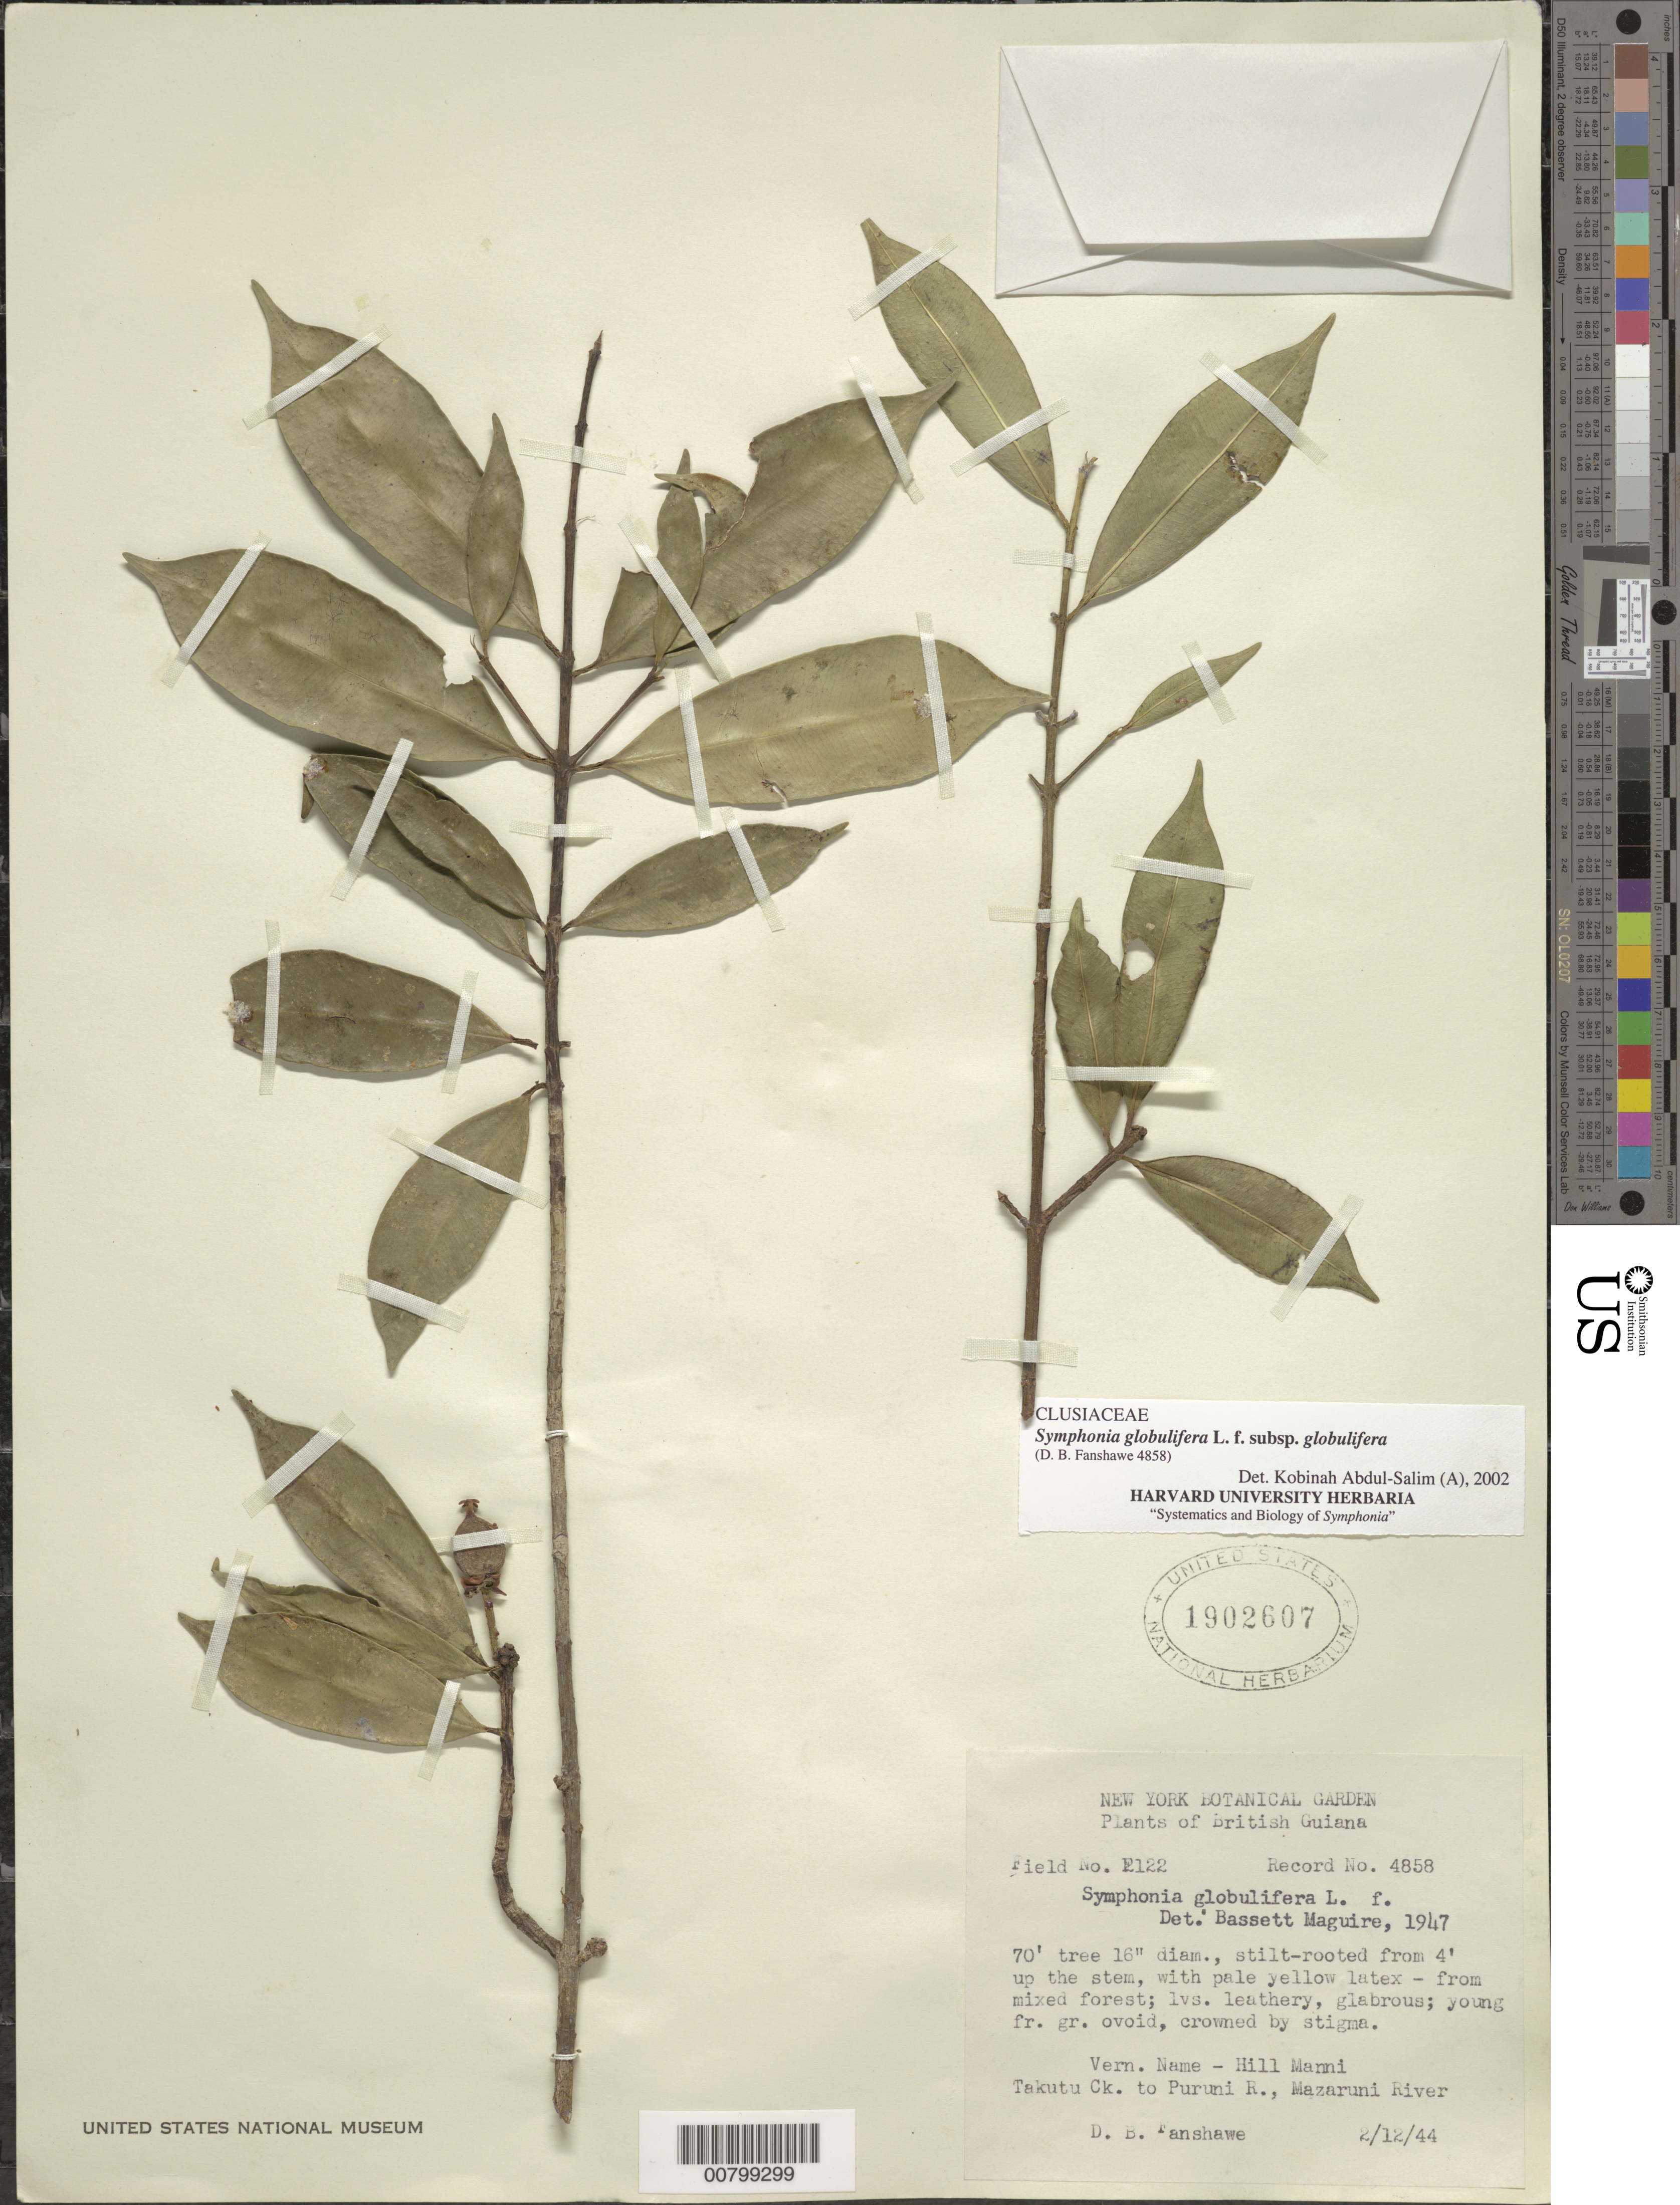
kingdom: Plantae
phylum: Tracheophyta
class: Magnoliopsida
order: Malpighiales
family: Clusiaceae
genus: Symphonia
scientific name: Symphonia globulifera subsp. globulifera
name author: L. f.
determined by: Abdul-Salim, K.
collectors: D. B. Fanshawe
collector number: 4858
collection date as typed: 2-Dec-44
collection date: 1944-12-02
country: Guyana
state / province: U. Takutu-U. Essequibo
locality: Takutu Creek to Puruni River, Mazaruni River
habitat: Mixed forest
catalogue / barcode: US 1902607